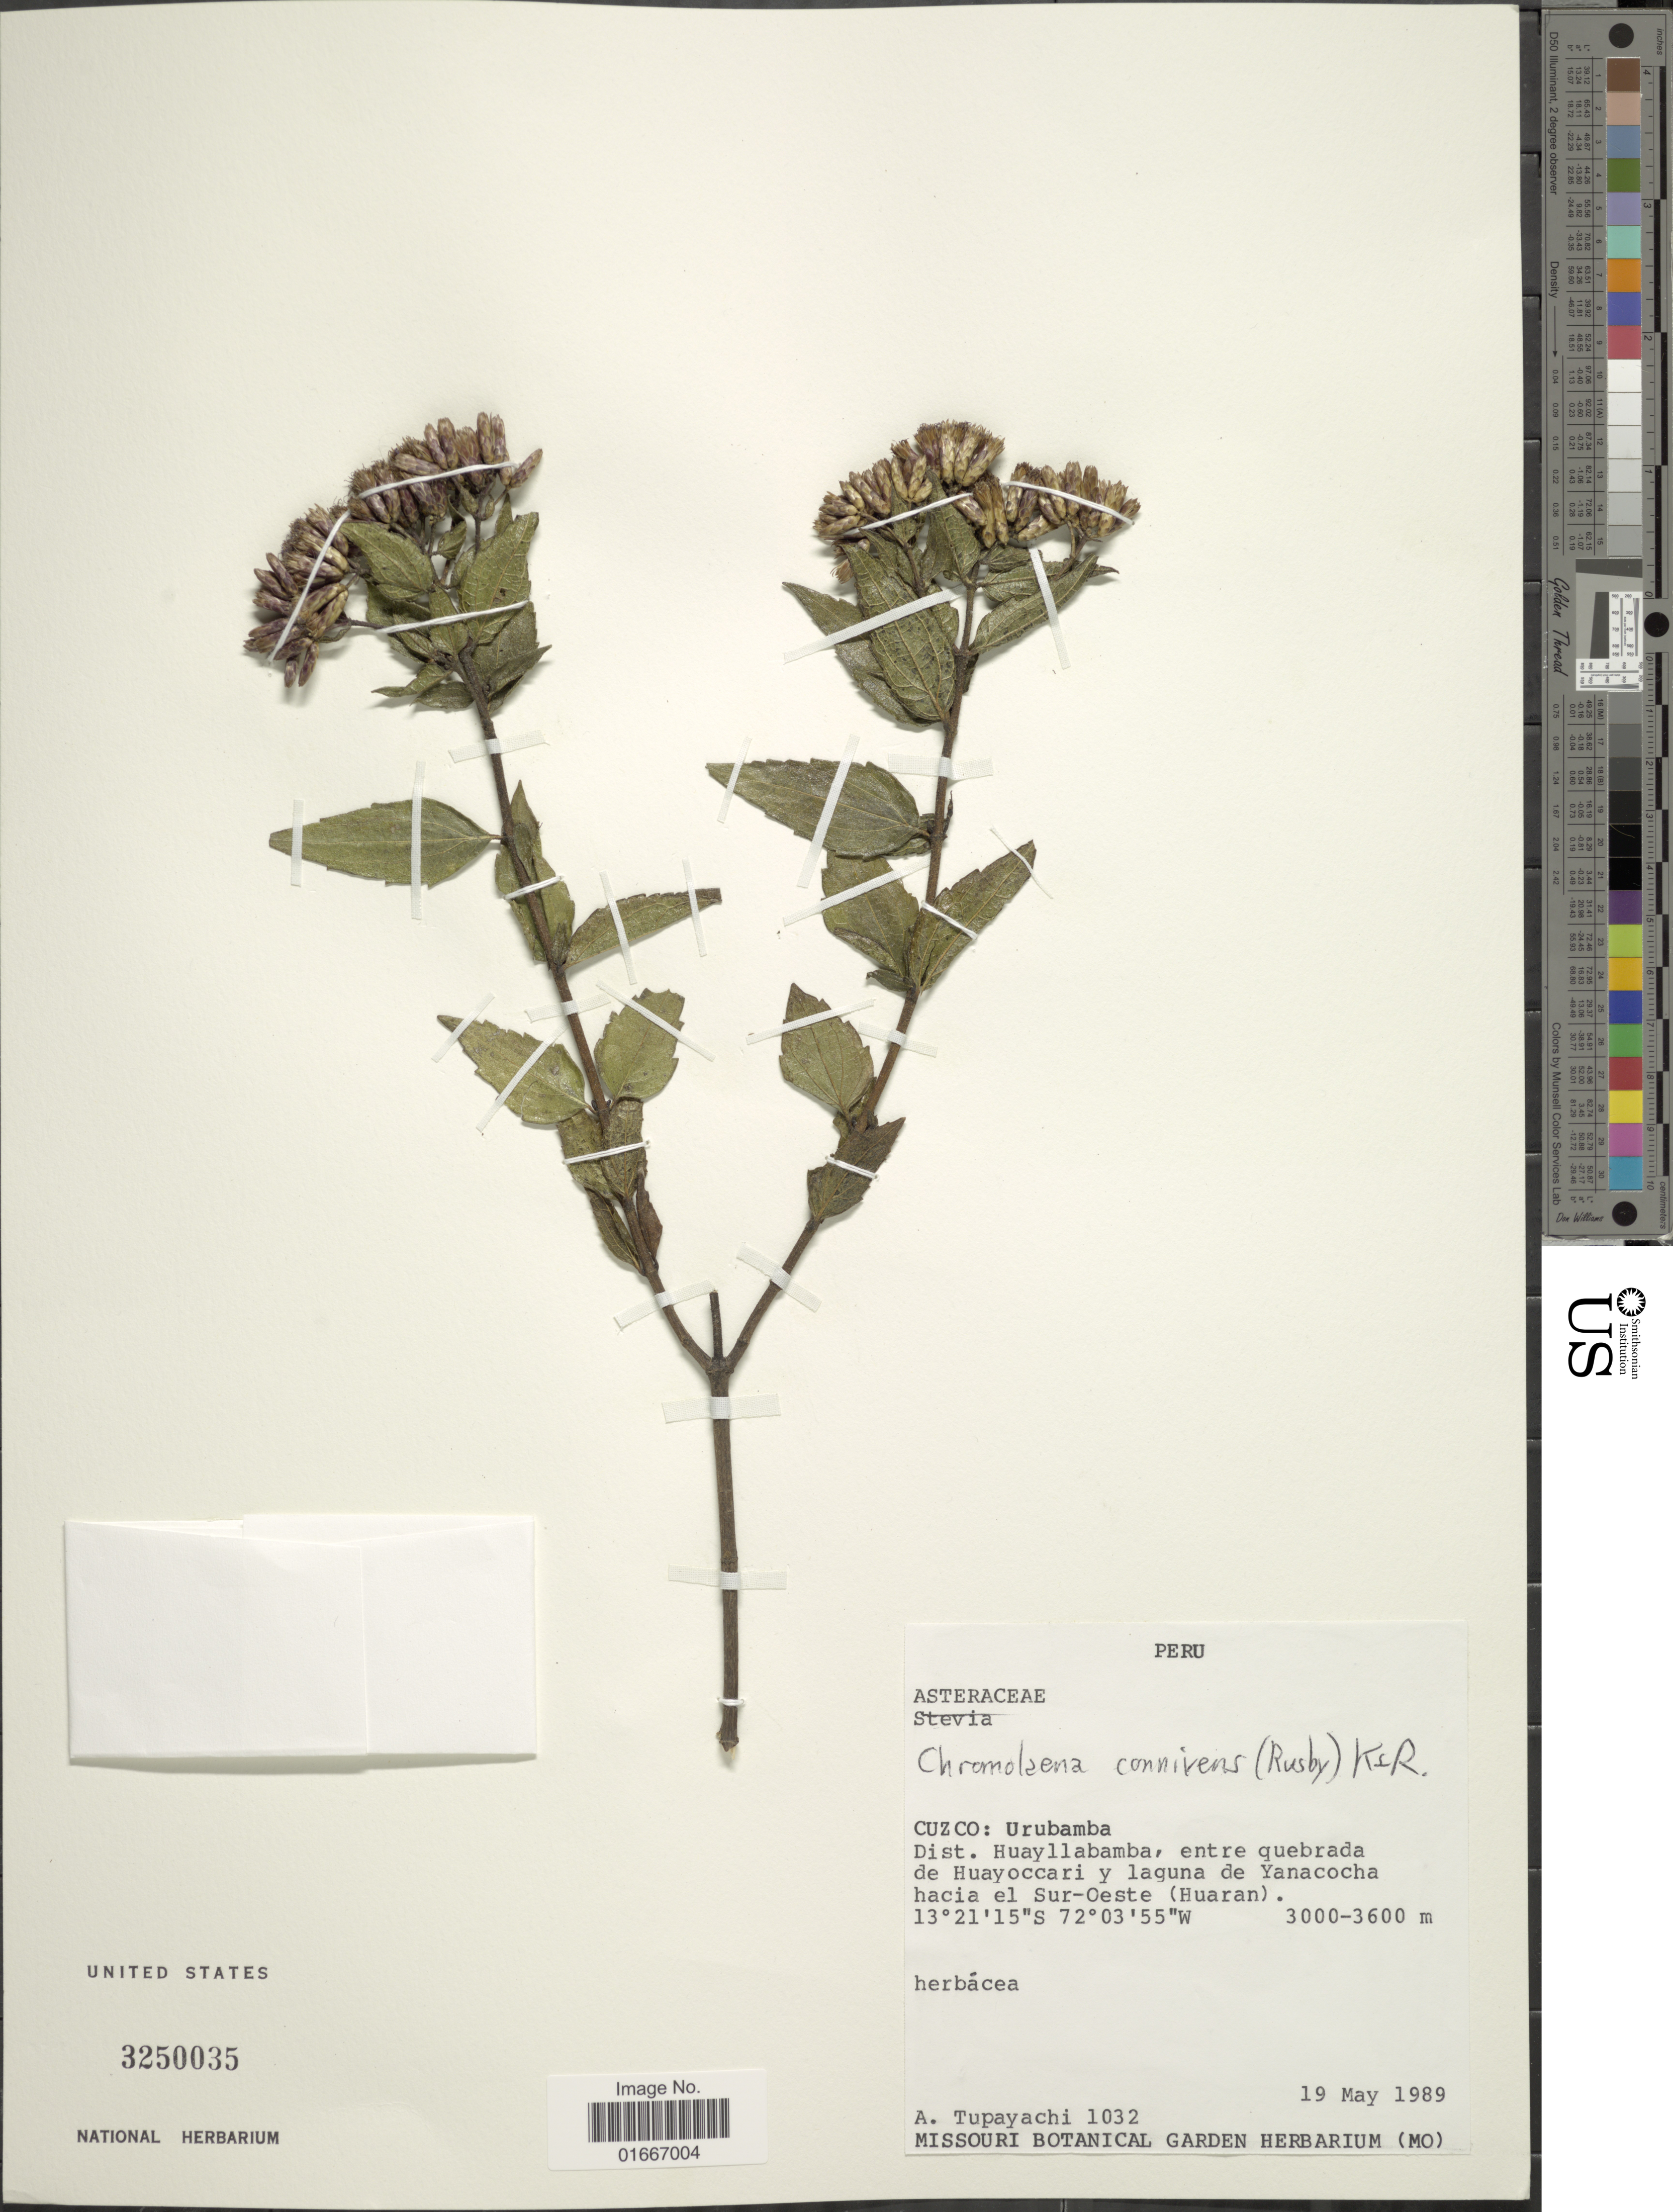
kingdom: Plantae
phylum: Tracheophyta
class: Magnoliopsida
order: Asterales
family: Asteraceae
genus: Chromolaena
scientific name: Chromolaena connivens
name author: (Rusby) R.M. King & H. Rob.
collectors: A. Tupayachi H.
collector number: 1032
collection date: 1989-05-19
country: Peru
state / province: Cusco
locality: Peru. Cuzco: Urubamba. Dist. Huaylabamba, entre quebrada de Huayoccari y laguna de Yanacocha hacia el Sur-oeste (Huaran)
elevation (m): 3000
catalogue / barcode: US 3250035